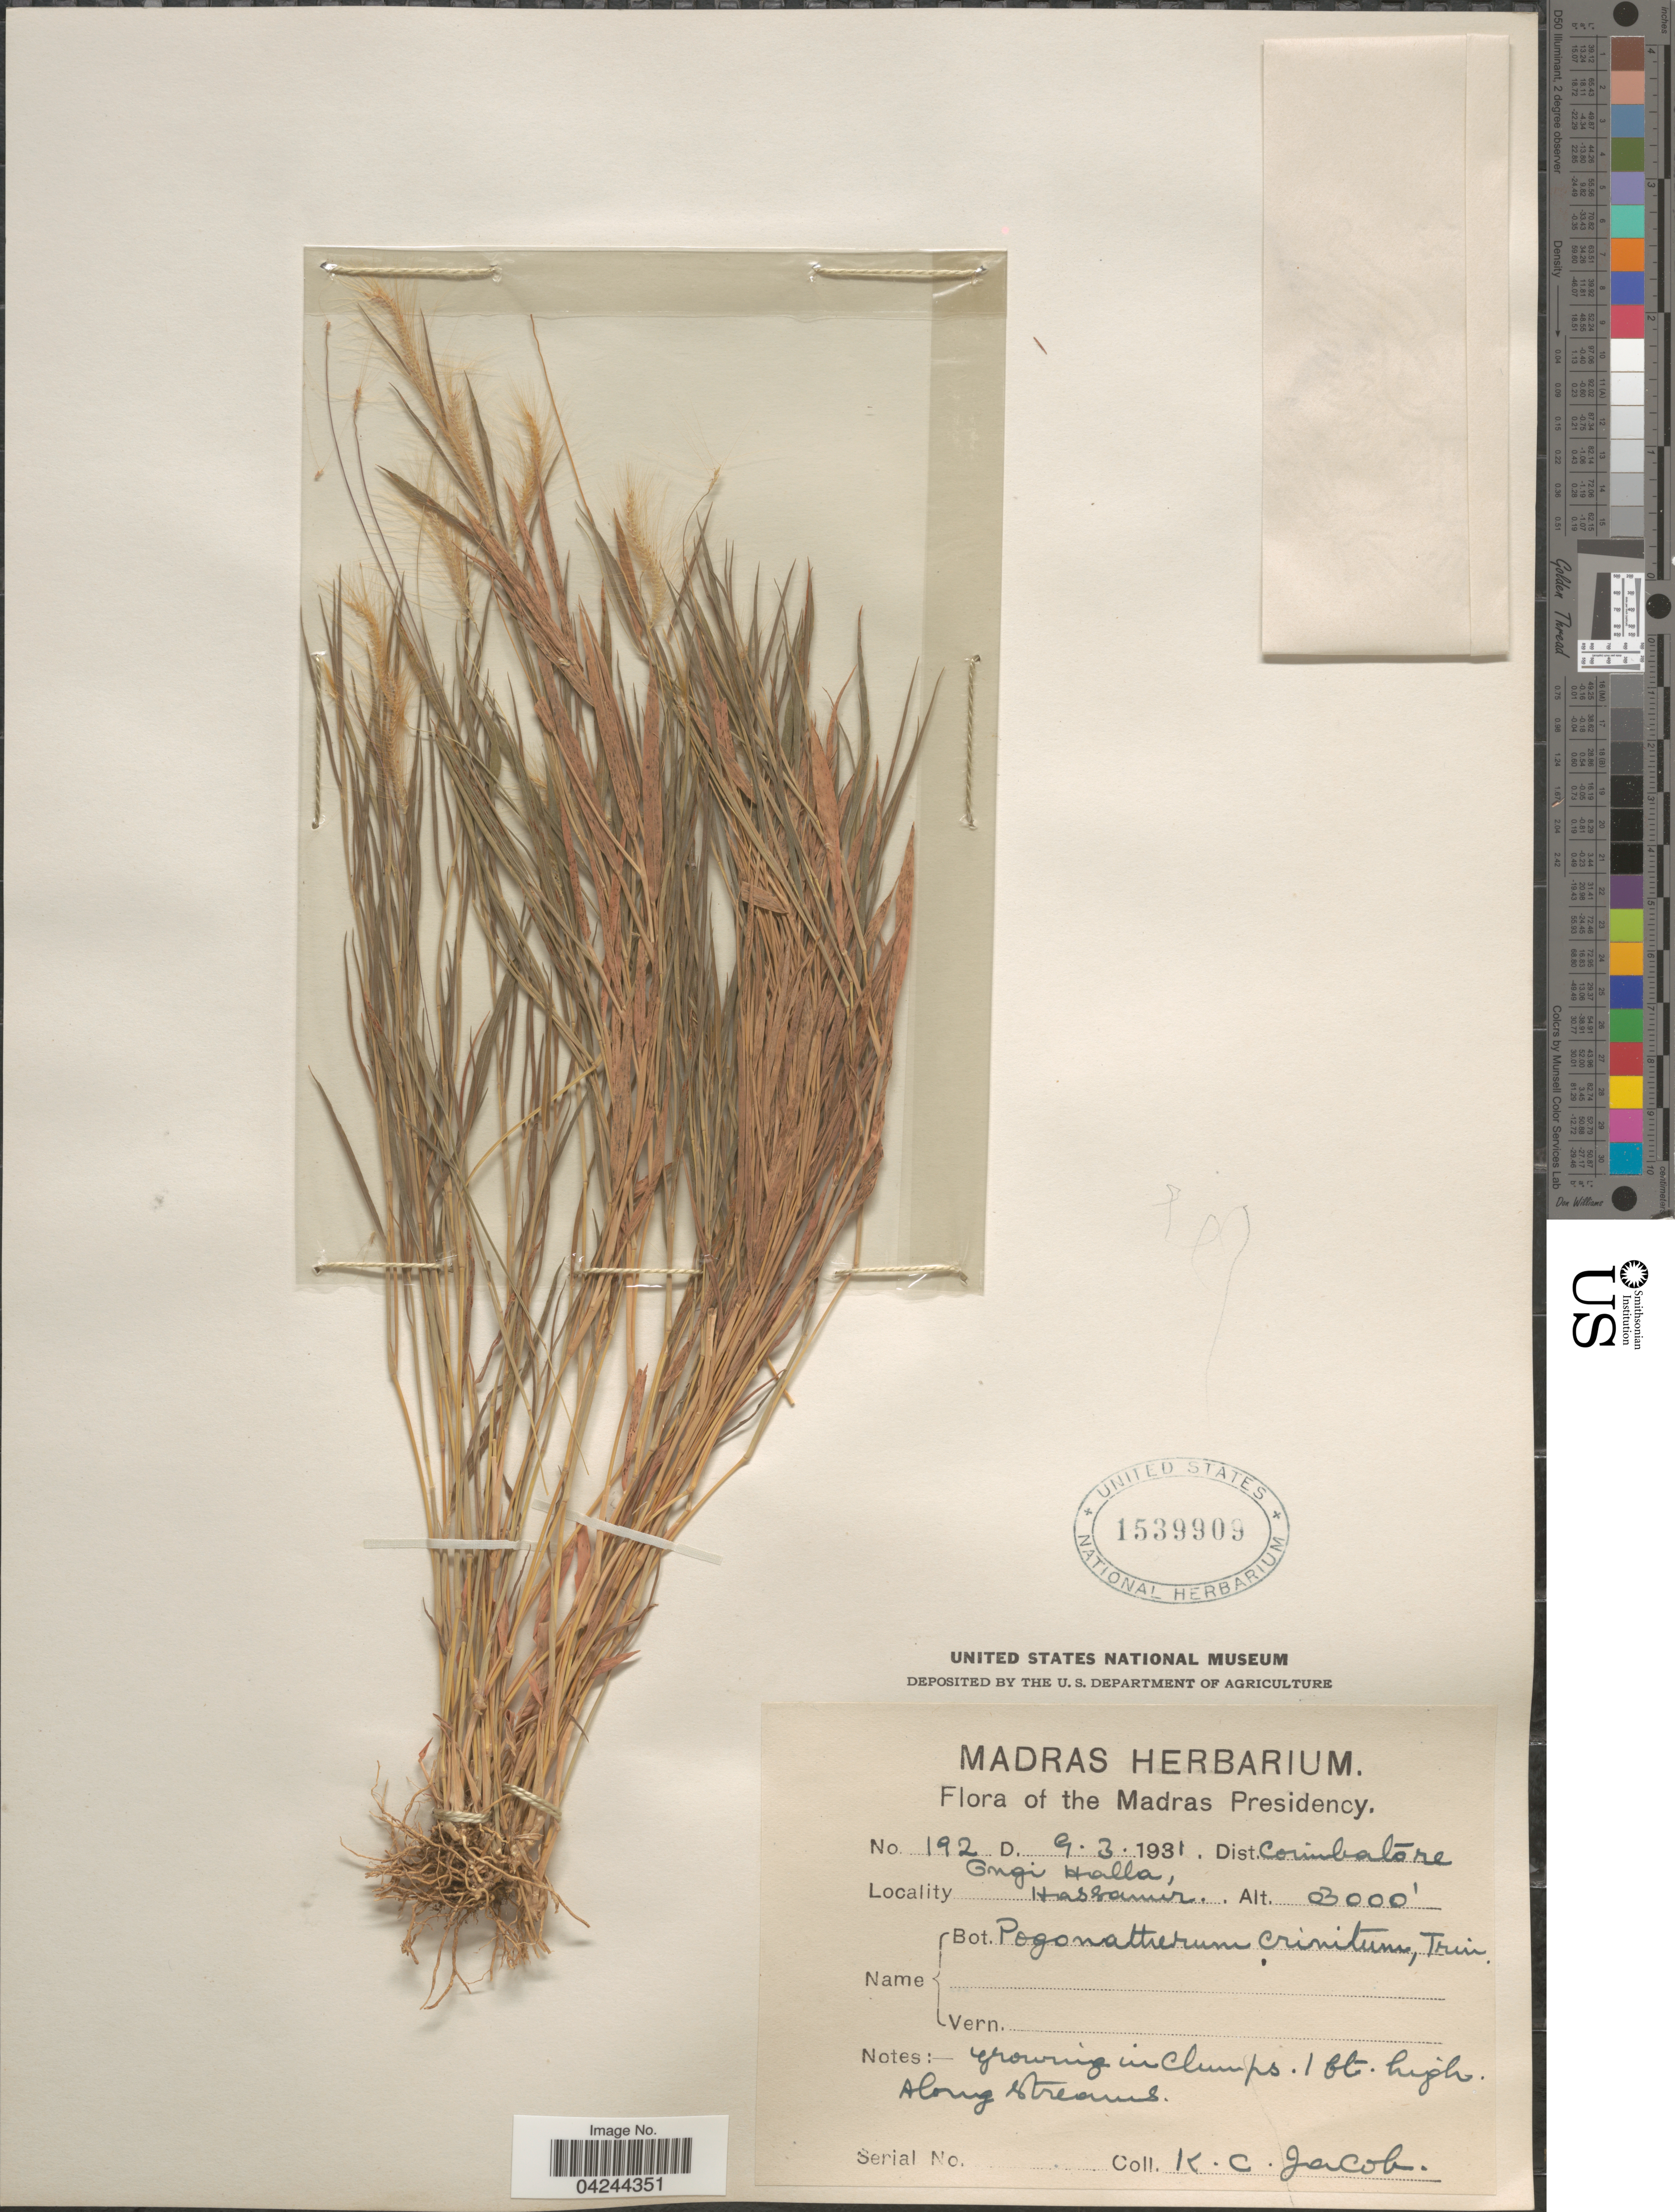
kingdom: Plantae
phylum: Tracheophyta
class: Liliopsida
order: Poales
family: Poaceae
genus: Pogonatherum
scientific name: Pogonatherum crinitum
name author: (Thunb.) Kunth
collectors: K. Jacob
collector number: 192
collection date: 1931-03-09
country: India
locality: The Madras Presidency. Dist. Coimbatore. Gugi Halla, Hassanur.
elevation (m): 914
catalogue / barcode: US 1539909